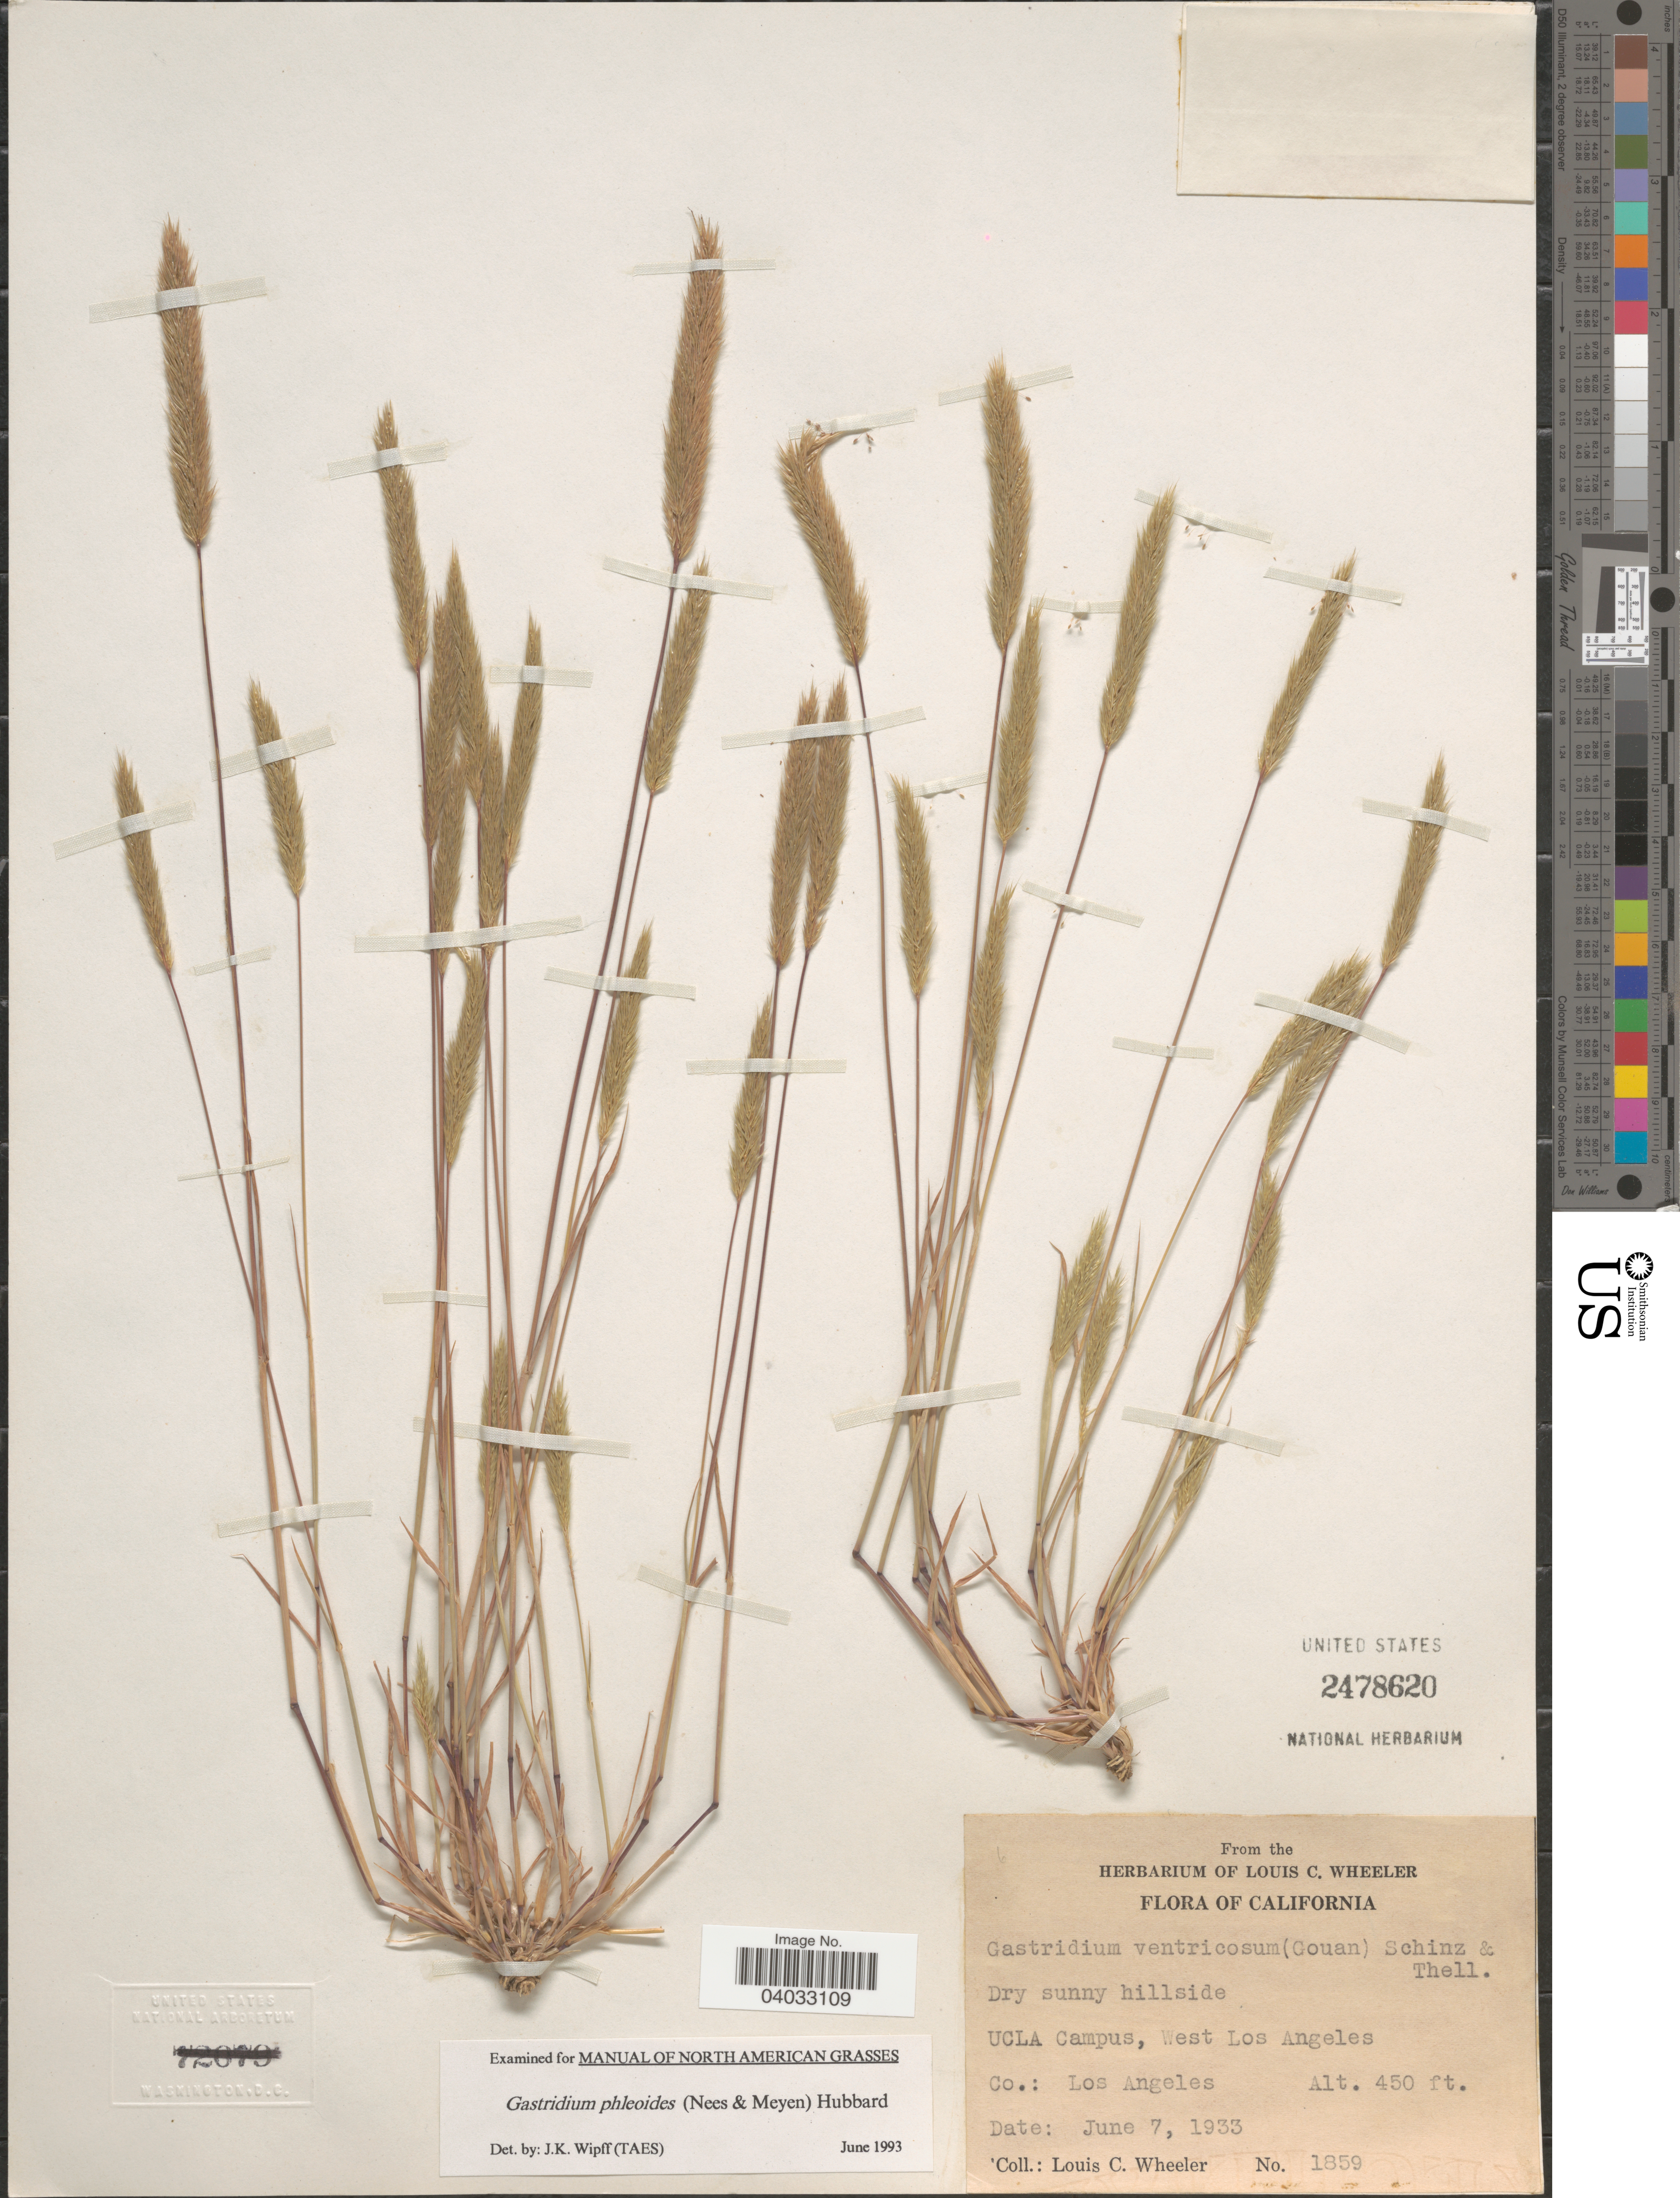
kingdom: Plantae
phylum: Tracheophyta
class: Liliopsida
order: Poales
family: Poaceae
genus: Gastridium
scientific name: Gastridium phleoides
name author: (Nees) C.E. Hubb.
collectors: L. C. Wheeler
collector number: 1859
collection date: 1933-06-07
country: United States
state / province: California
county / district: Los Angeles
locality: UCLA Campus, West Los Angeles. Co.: Los Angeles.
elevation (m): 137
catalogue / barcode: US 2478620